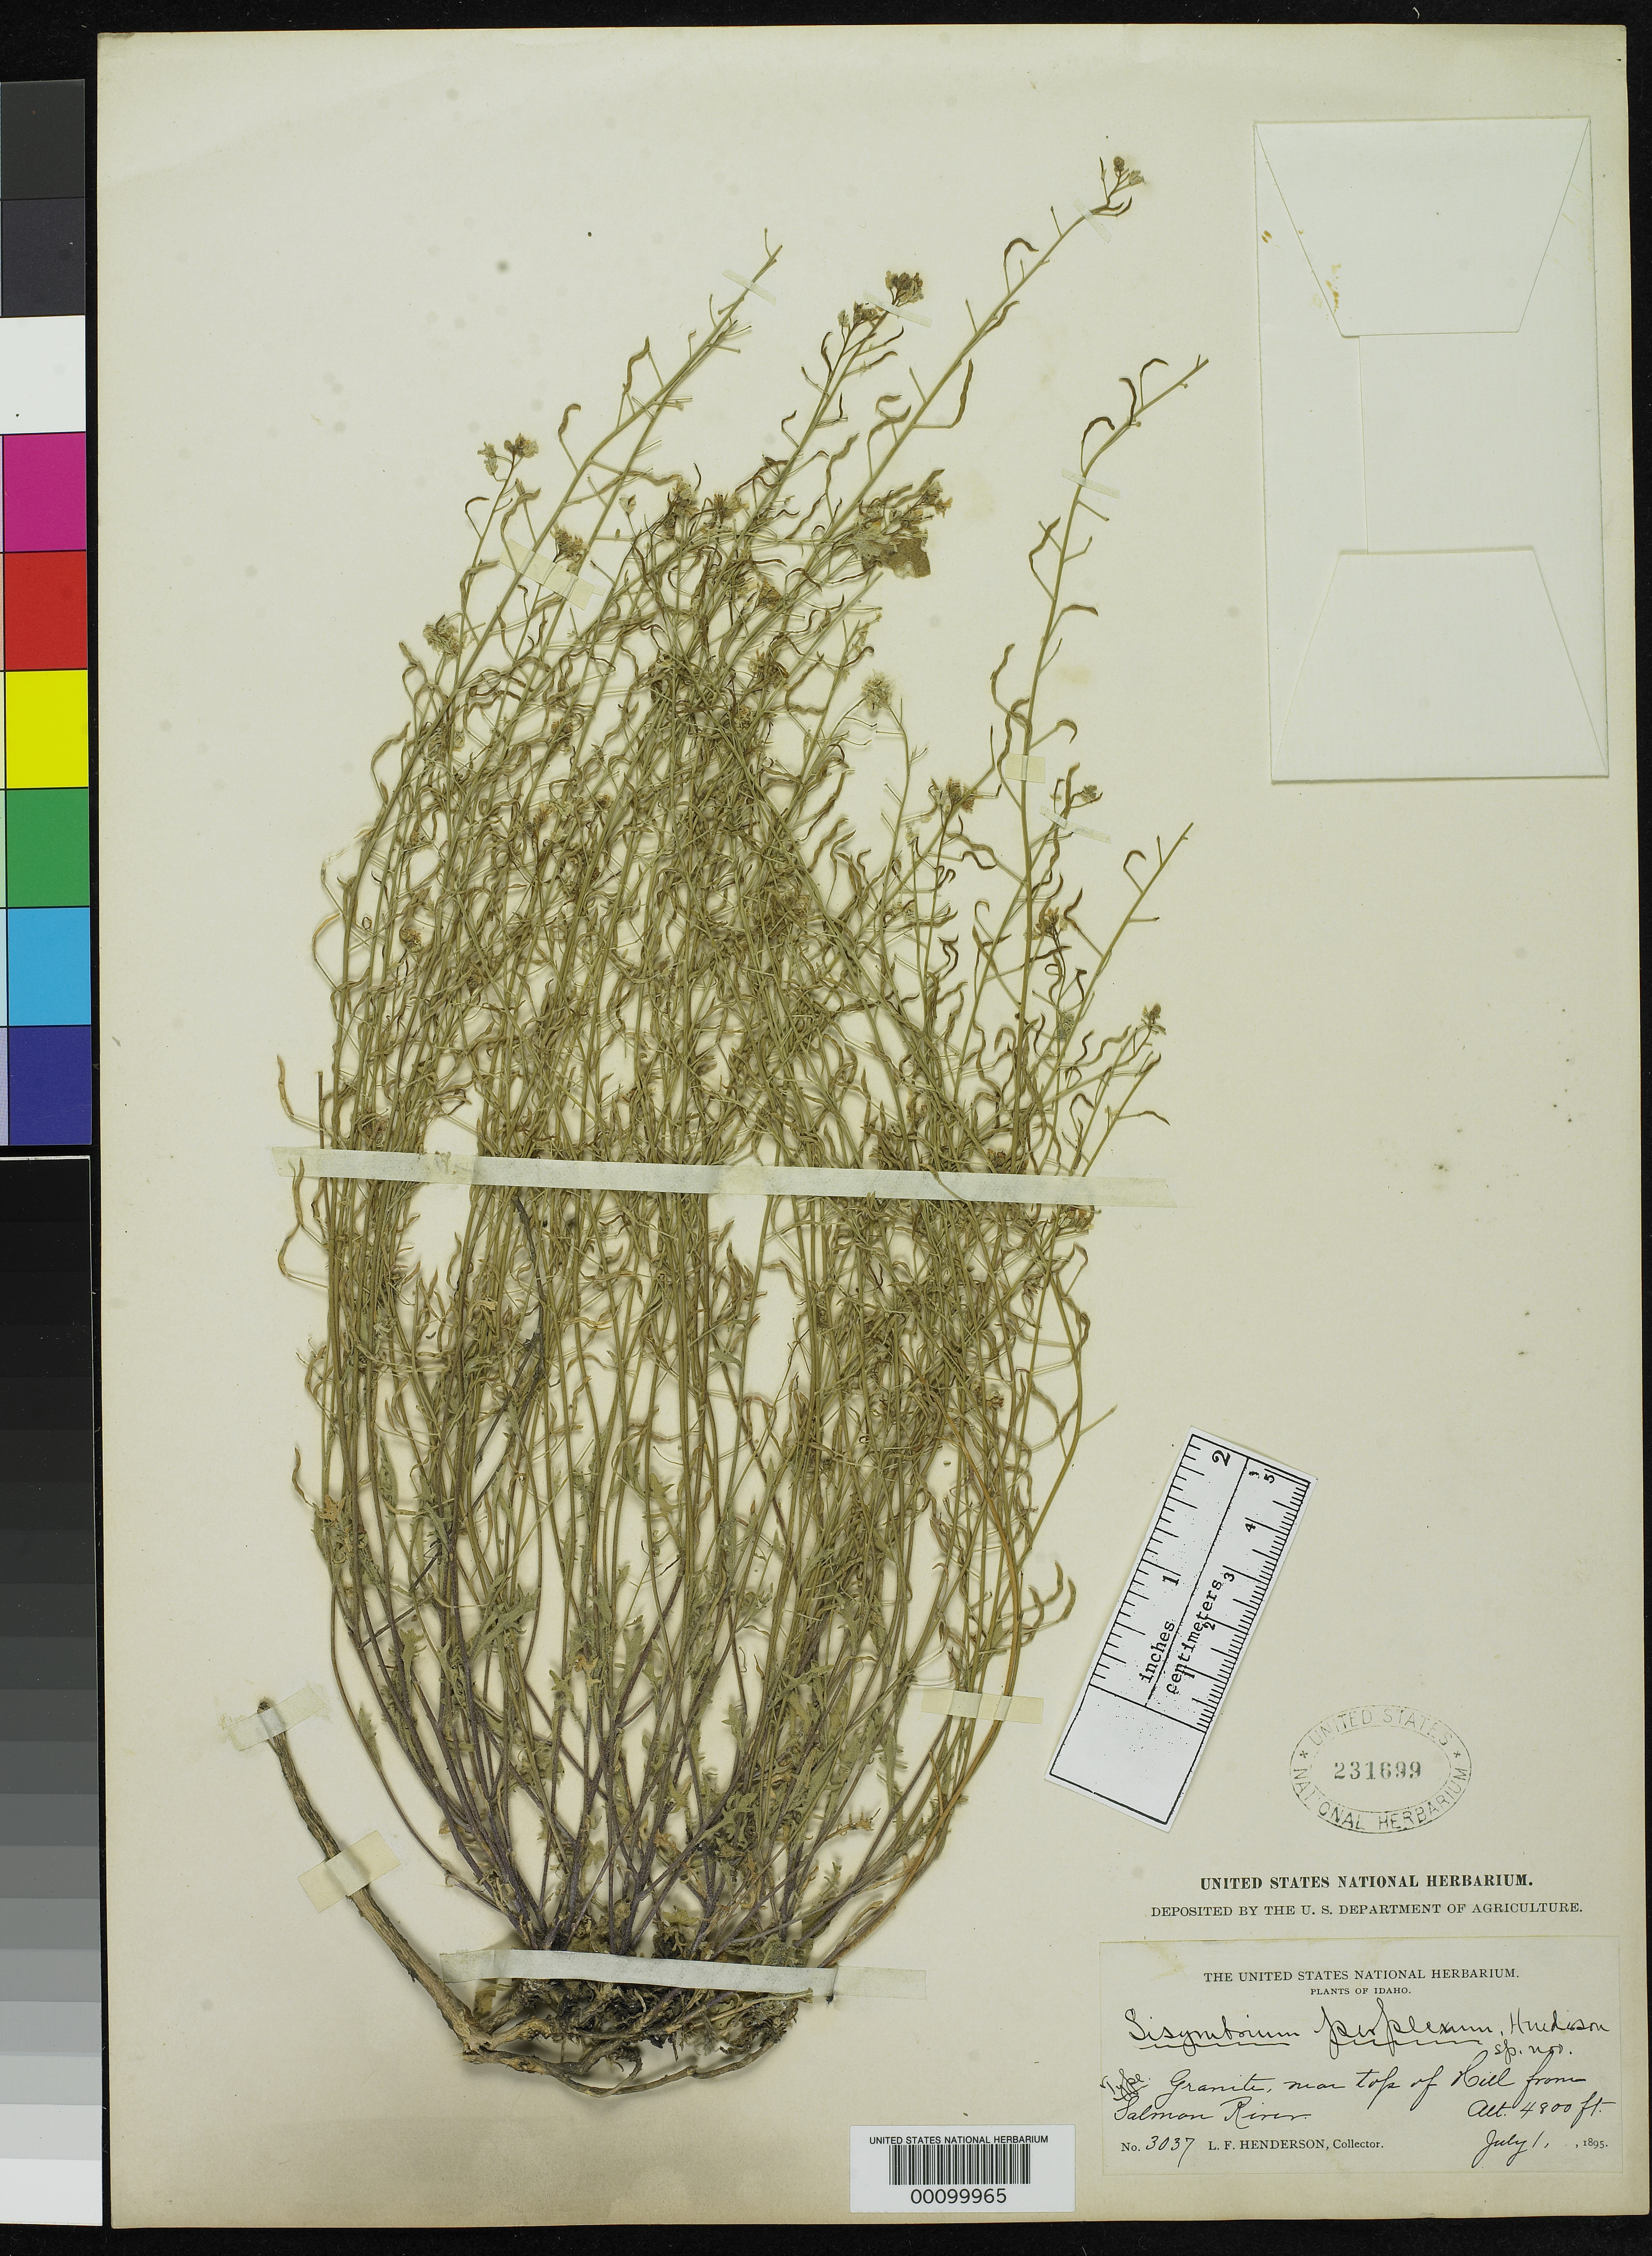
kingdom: Plantae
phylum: Tracheophyta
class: Magnoliopsida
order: Brassicales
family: Brassicaceae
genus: Sisymbrium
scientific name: Sisymbrium perplexum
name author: L.F. Hend.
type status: Holotype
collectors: L. F. Henderson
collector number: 3037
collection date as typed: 01 Jul 1895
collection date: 1895-07-01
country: United States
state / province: Idaho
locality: Salmon River Canyon beyond Florence.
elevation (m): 1463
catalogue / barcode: US 231699